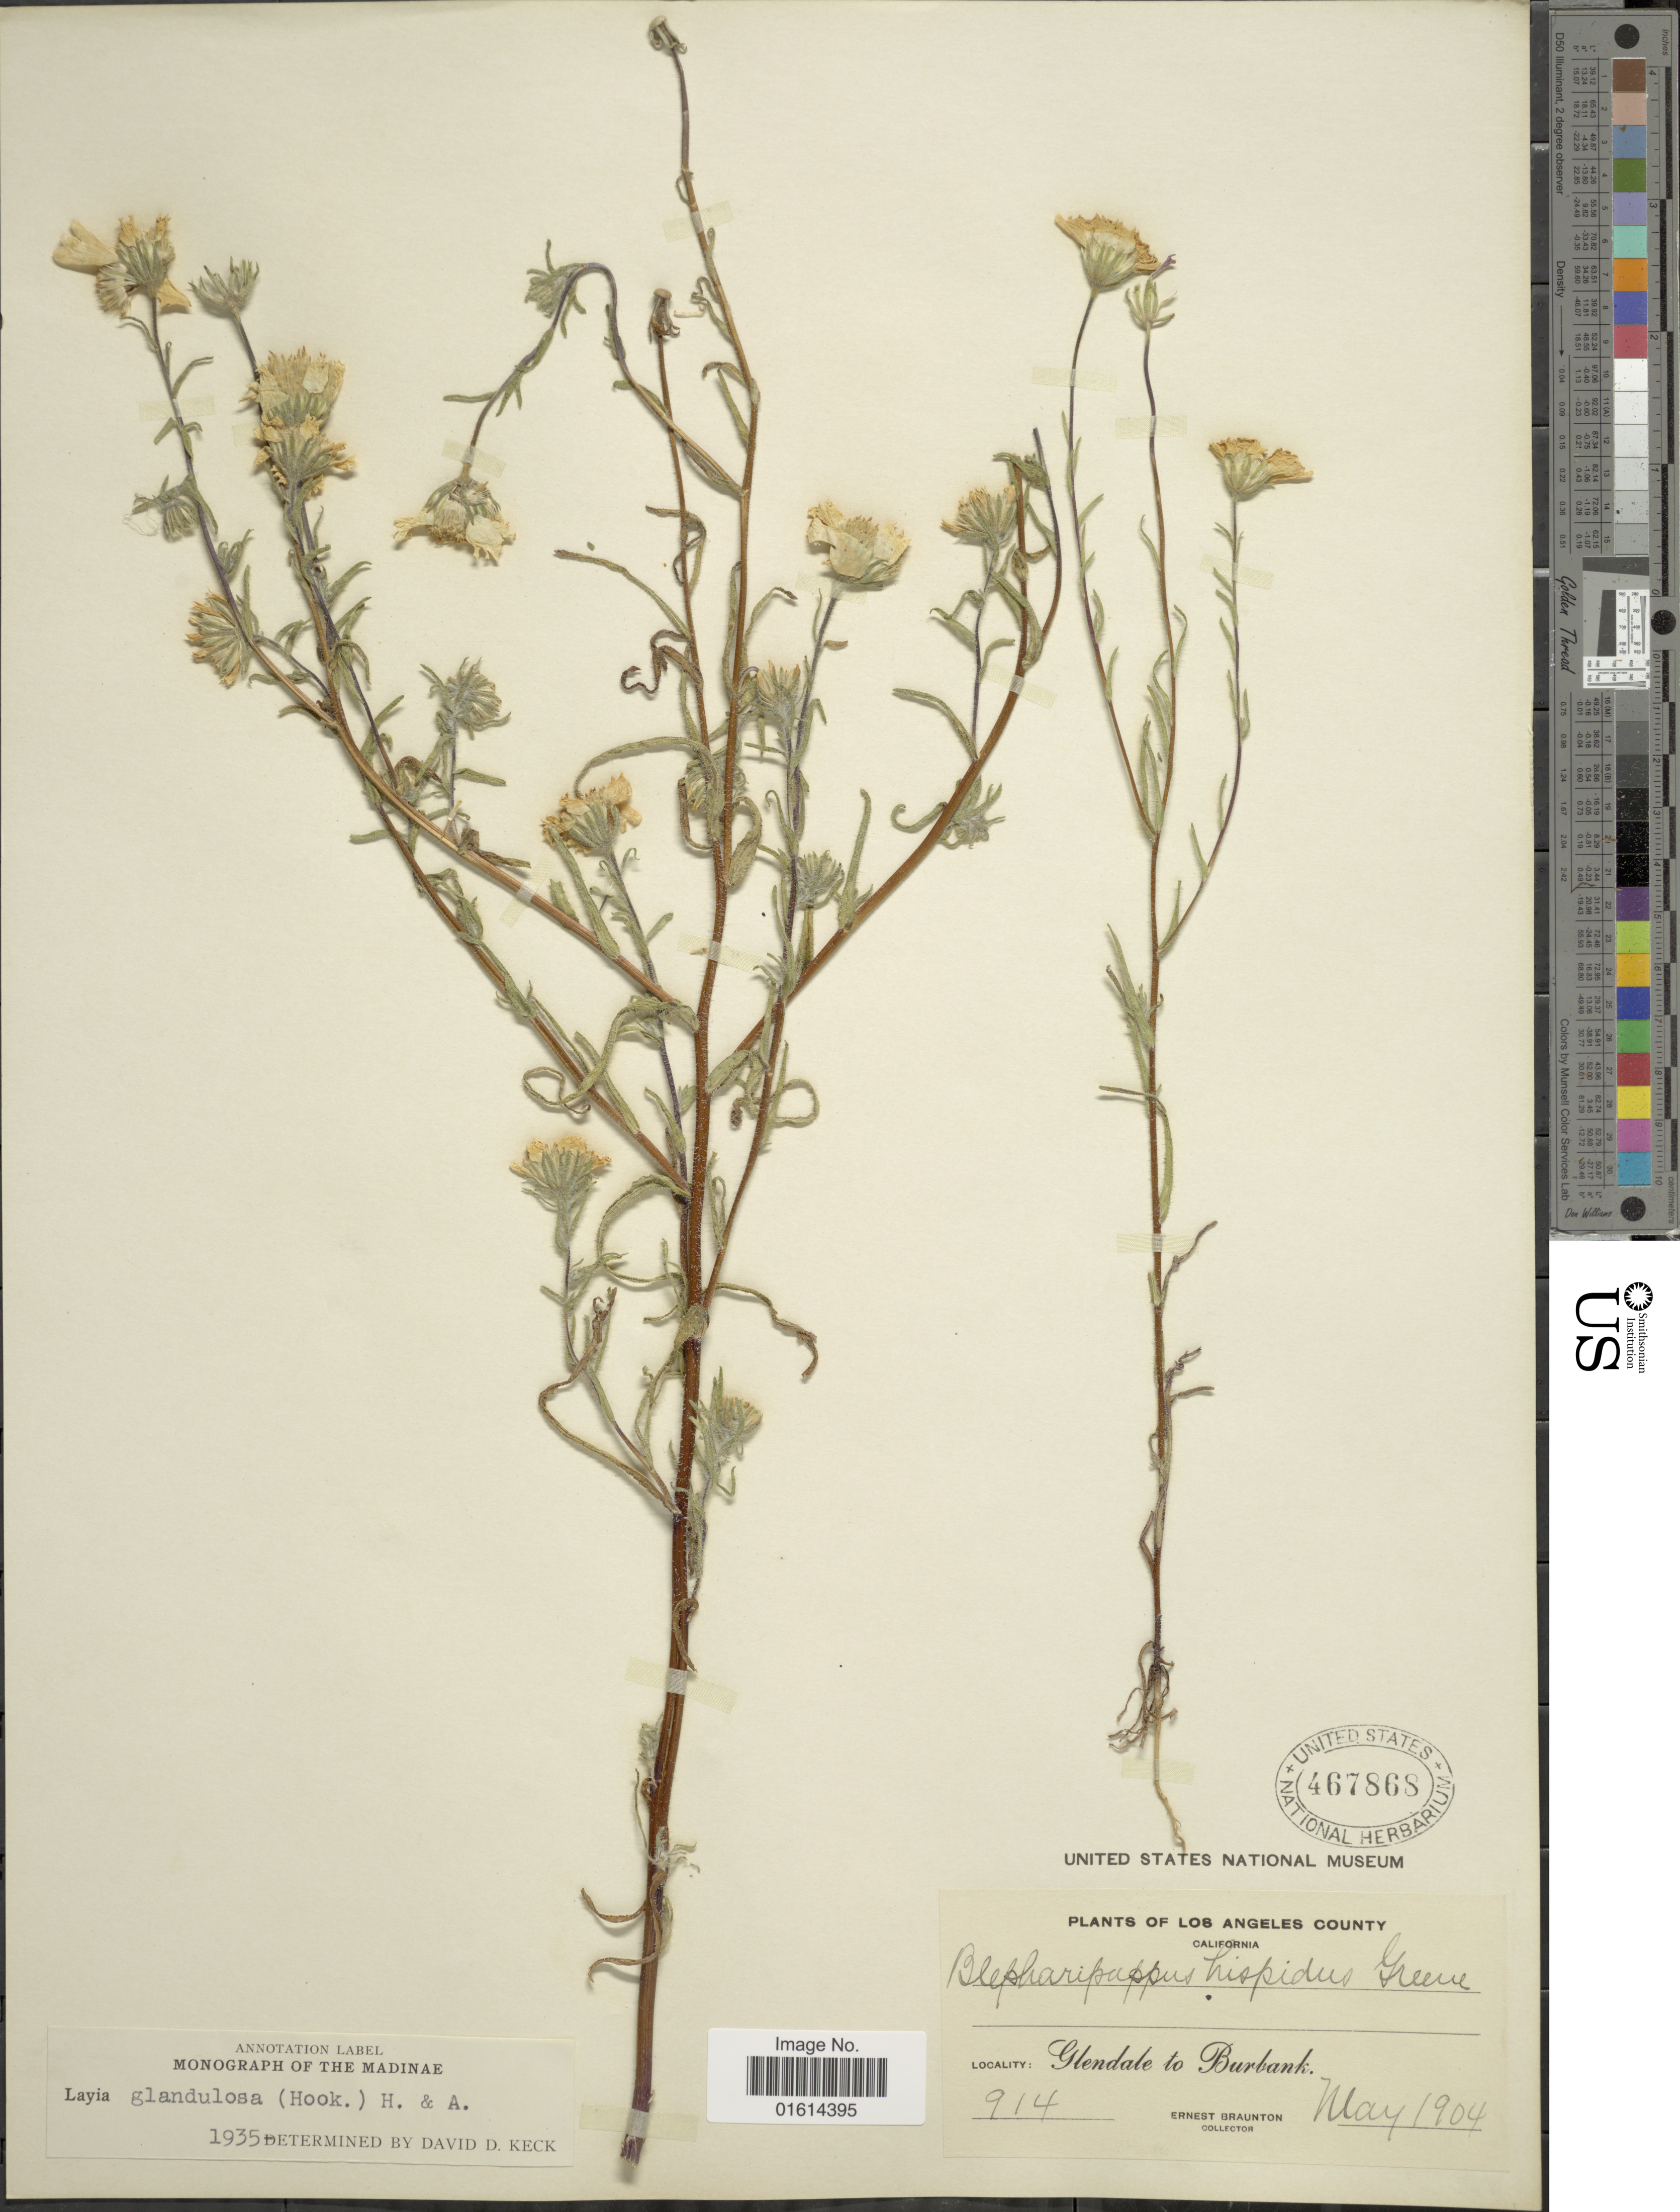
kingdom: Plantae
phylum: Tracheophyta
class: Magnoliopsida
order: Asterales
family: Asteraceae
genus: Layia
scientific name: Layia glandulosa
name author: Hook. & Arn.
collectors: E. Braunton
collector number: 914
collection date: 1904-05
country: United States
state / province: California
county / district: Los Angeles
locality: Los Angeles County, Glendale to Burbank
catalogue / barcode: US 467868